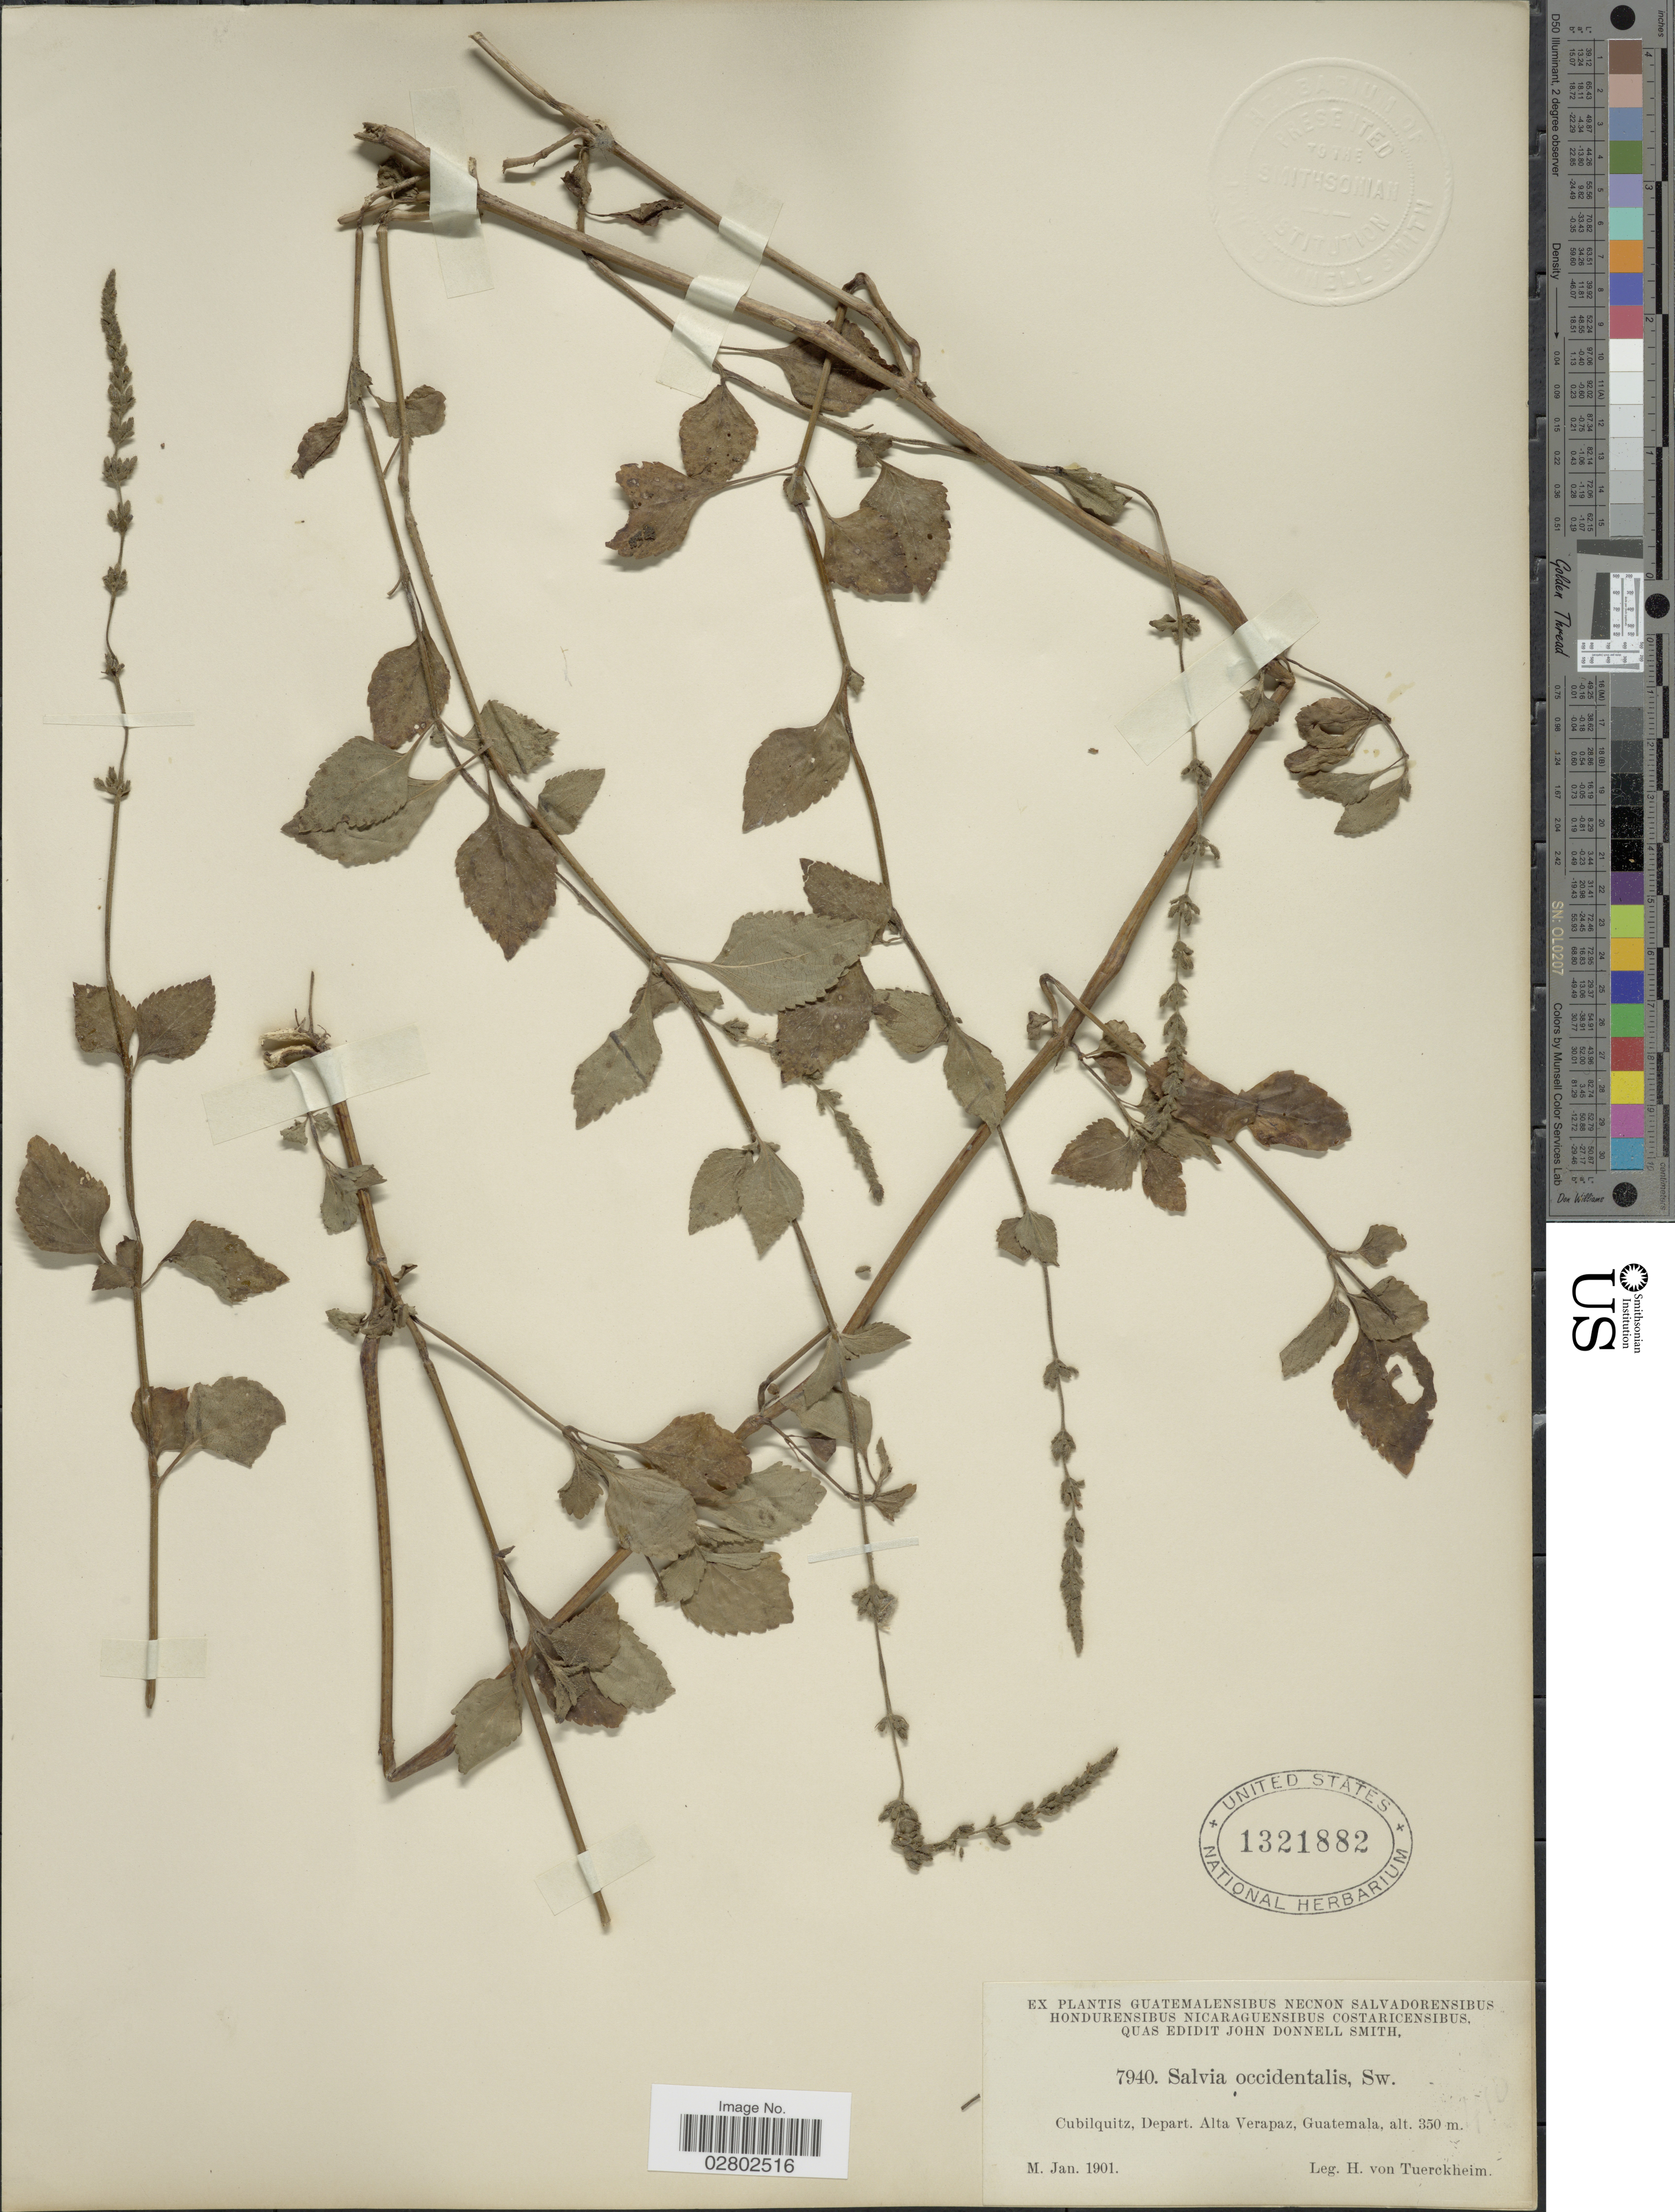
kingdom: Plantae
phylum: Tracheophyta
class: Magnoliopsida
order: Lamiales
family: Lamiaceae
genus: Salvia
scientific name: Salvia occidentalis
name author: Sw.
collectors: H. von Türckheim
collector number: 7940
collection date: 1901-01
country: Guatemala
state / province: Alta Verapaz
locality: Cubilquitz, Depart. Alta Verapaz.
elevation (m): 350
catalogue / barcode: US 1321882